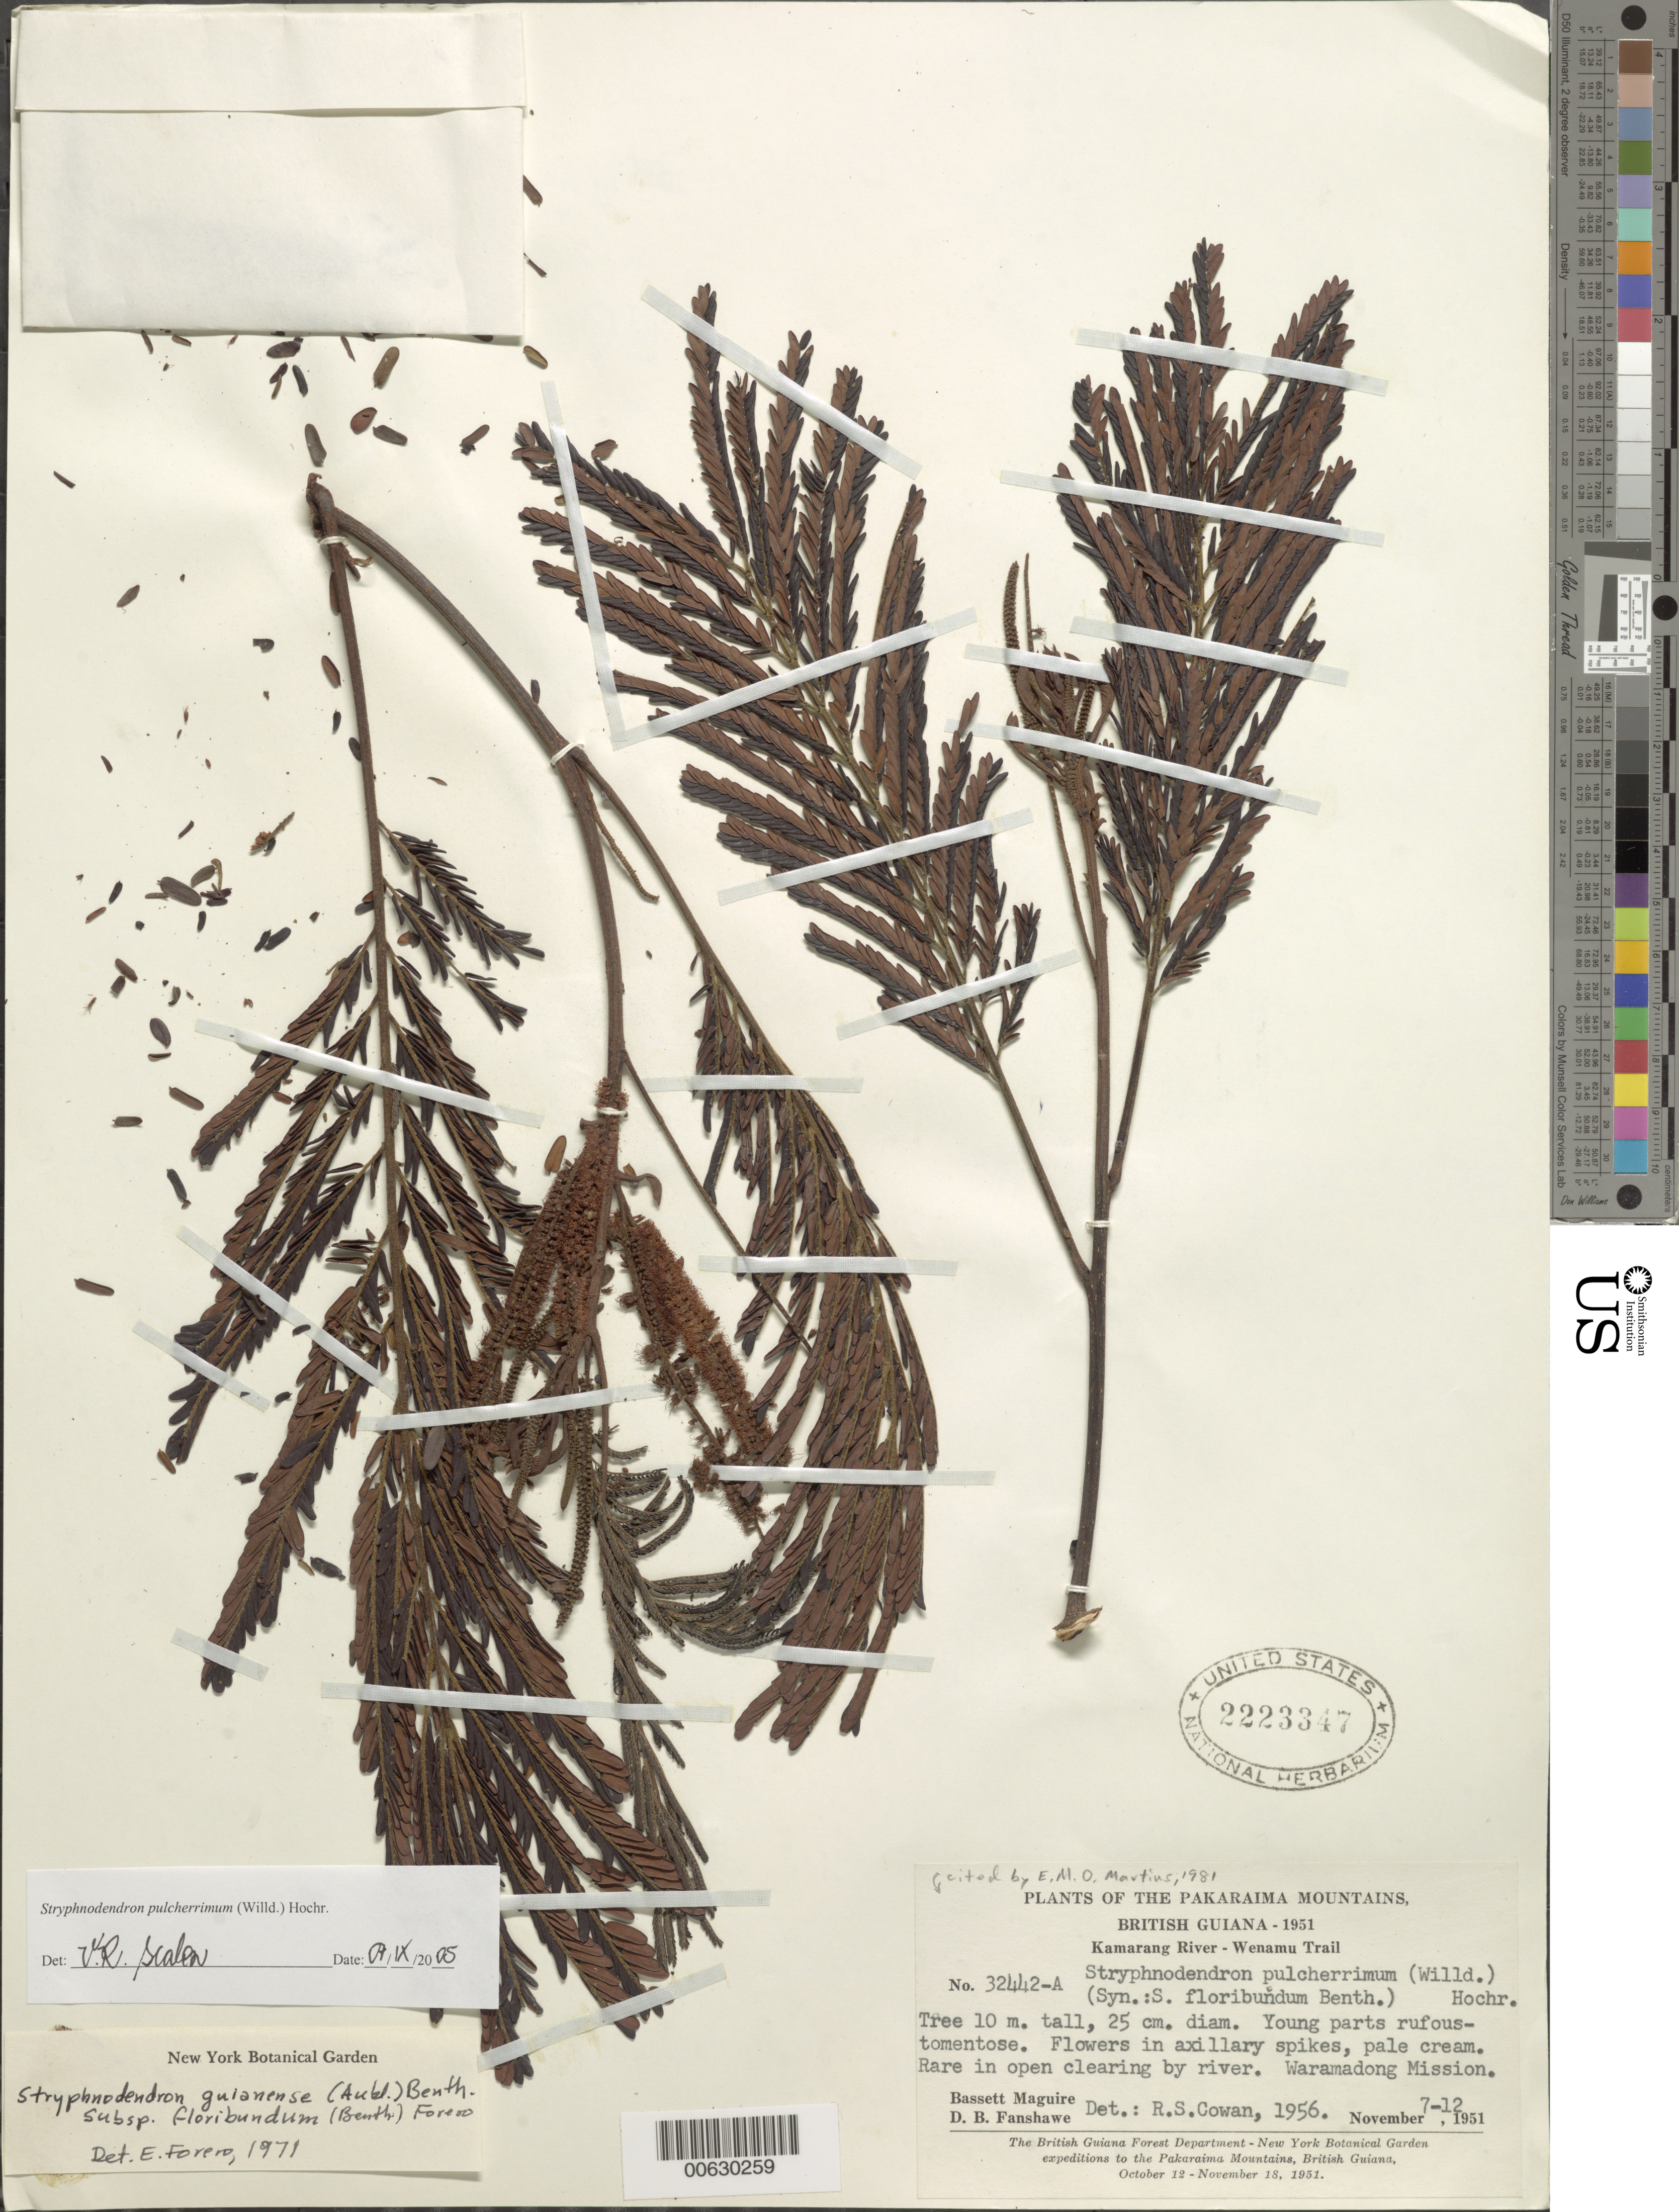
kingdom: Plantae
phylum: Tracheophyta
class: Magnoliopsida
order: Fabales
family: Fabaceae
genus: Stryphnodendron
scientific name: Stryphnodendron pulcherrimum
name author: (Willd.) Hochr.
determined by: Martin, E. M. O.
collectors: B. Maguire & D. B. Fanshawe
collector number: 32442 a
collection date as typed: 7-Nov-51 to 12-Nov-51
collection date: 1951-11-07/1951-11-12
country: Guyana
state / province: Cuyuni-Mazaruni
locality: Waramadon Mission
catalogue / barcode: US 2223347